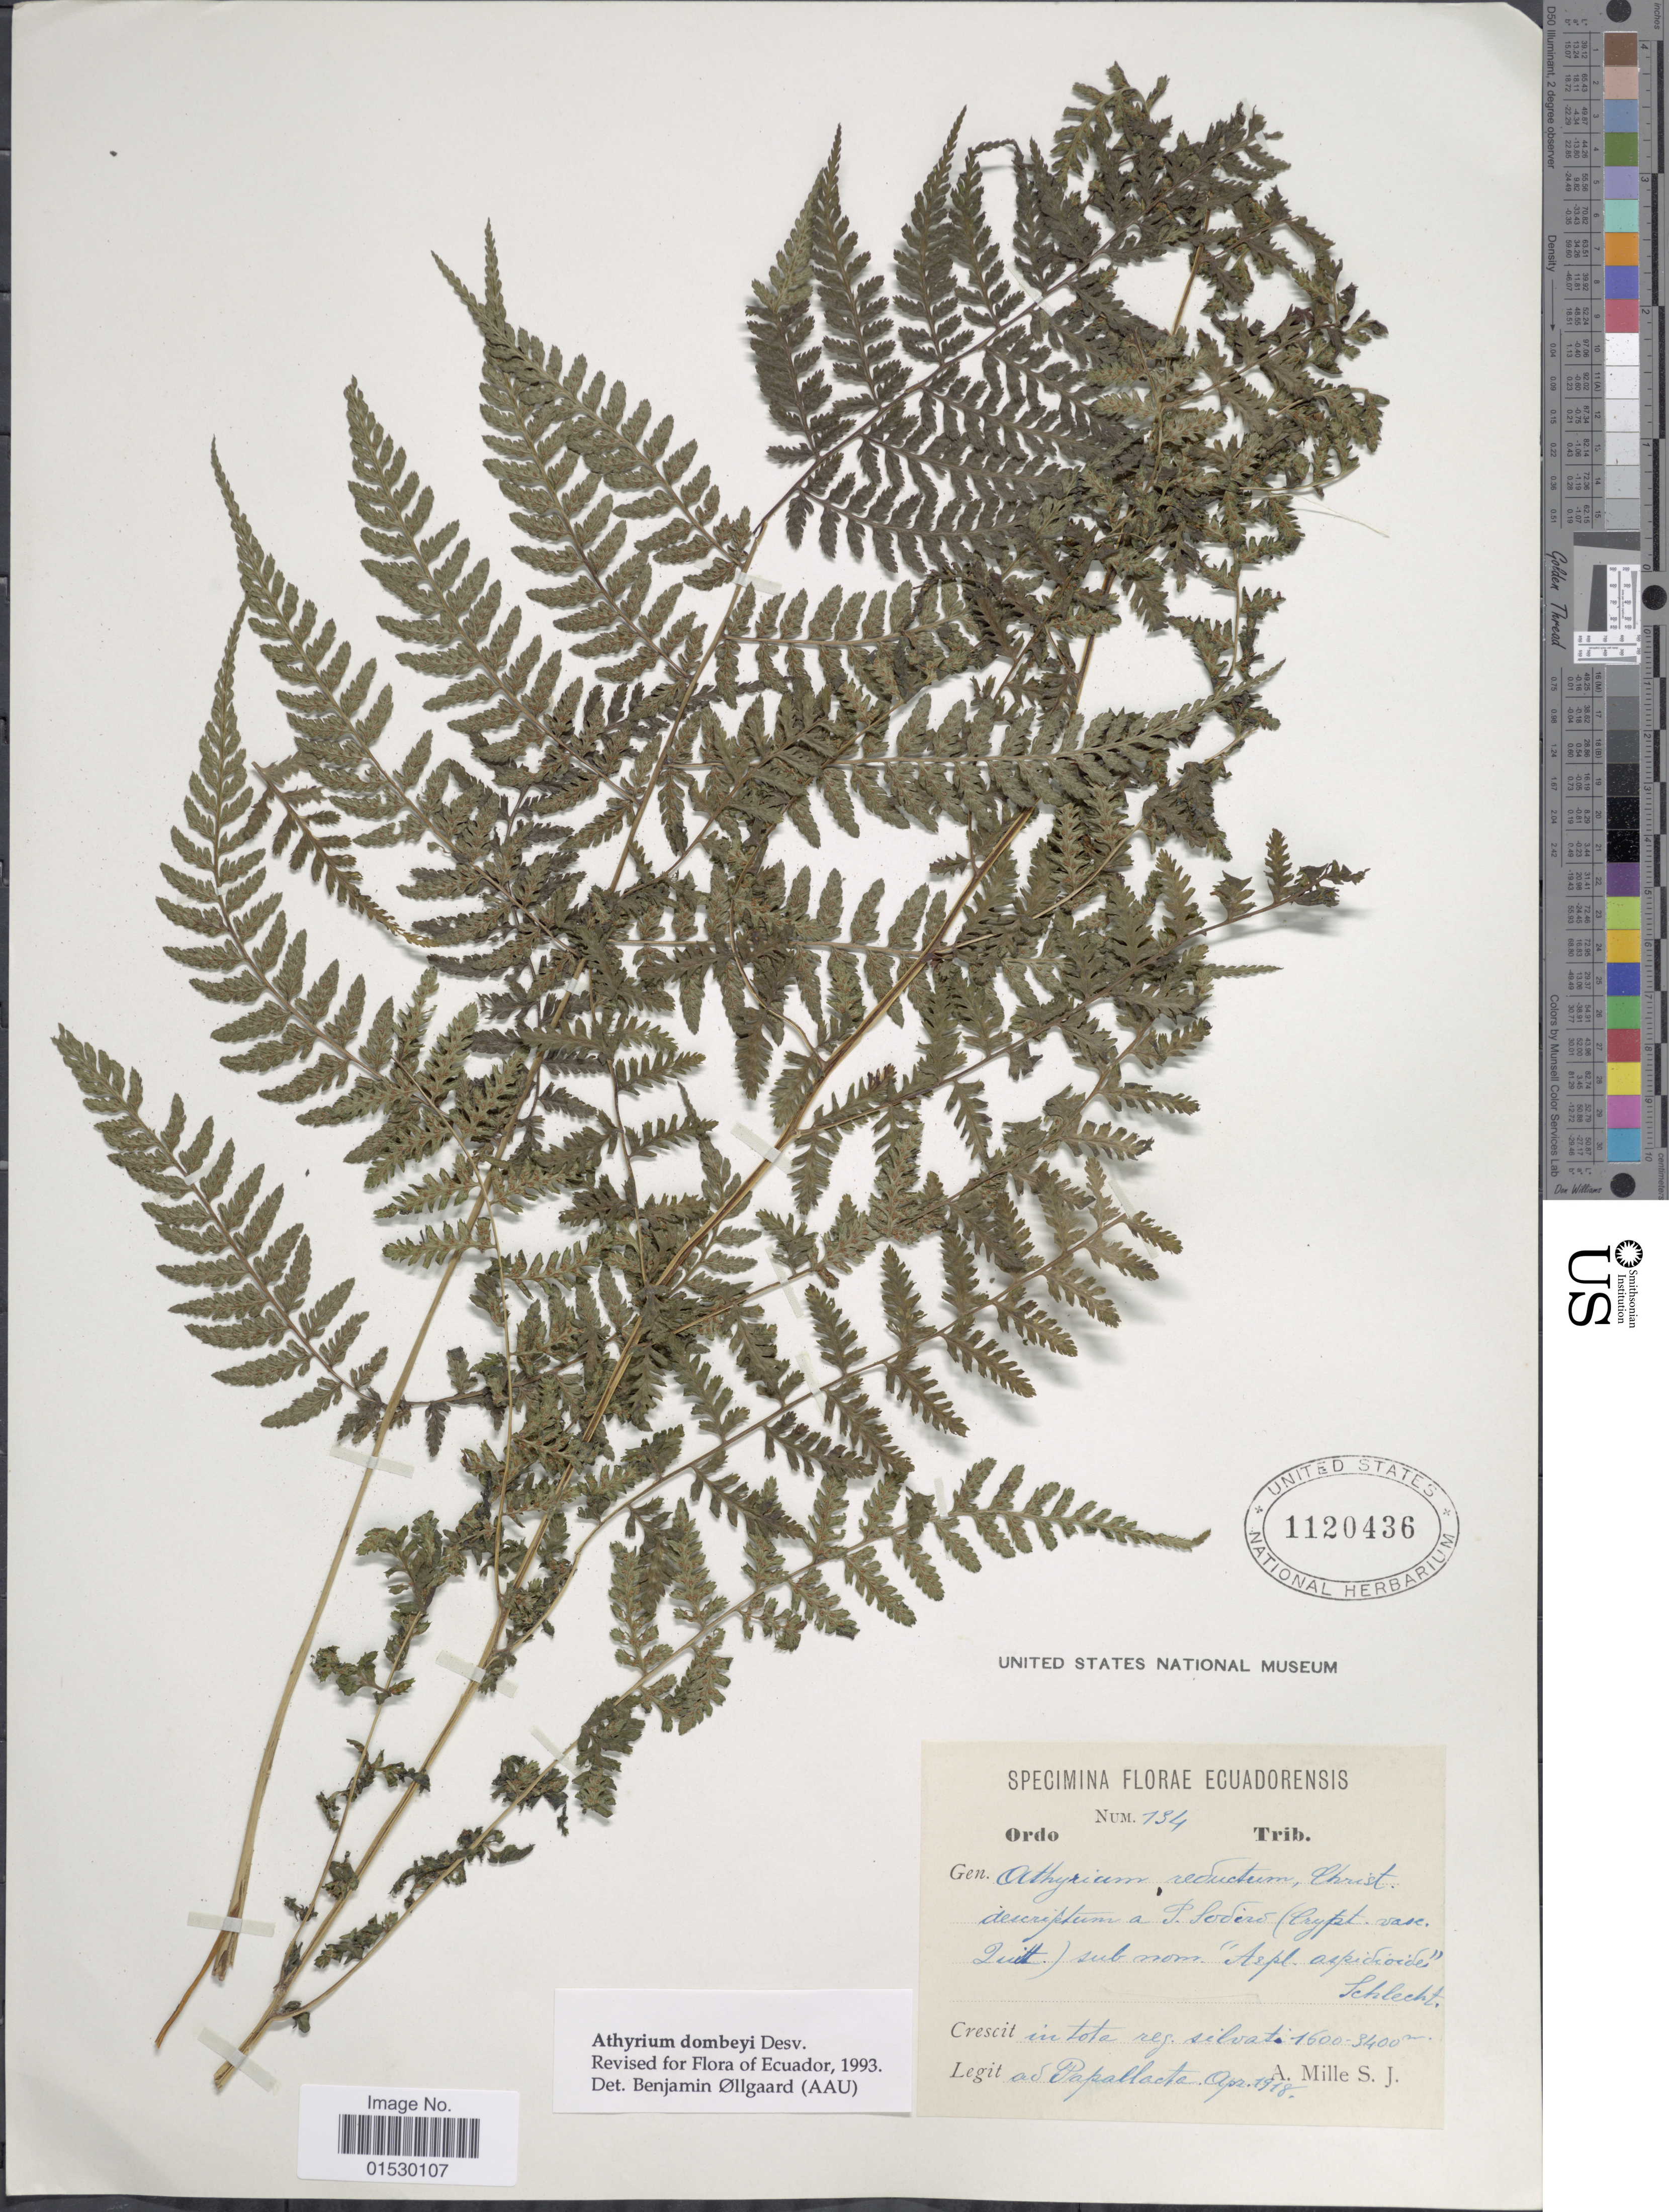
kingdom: Plantae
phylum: Tracheophyta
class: Polypodiopsida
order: Polypodiales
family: Athyriaceae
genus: Athyrium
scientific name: Athyrium dombei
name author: (Desv.) C. Chr.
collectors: A. Mille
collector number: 134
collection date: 1918-04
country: Ecuador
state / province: Napo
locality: In tota reg. silvat, ad Papallacta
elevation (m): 1600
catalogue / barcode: US 1120436